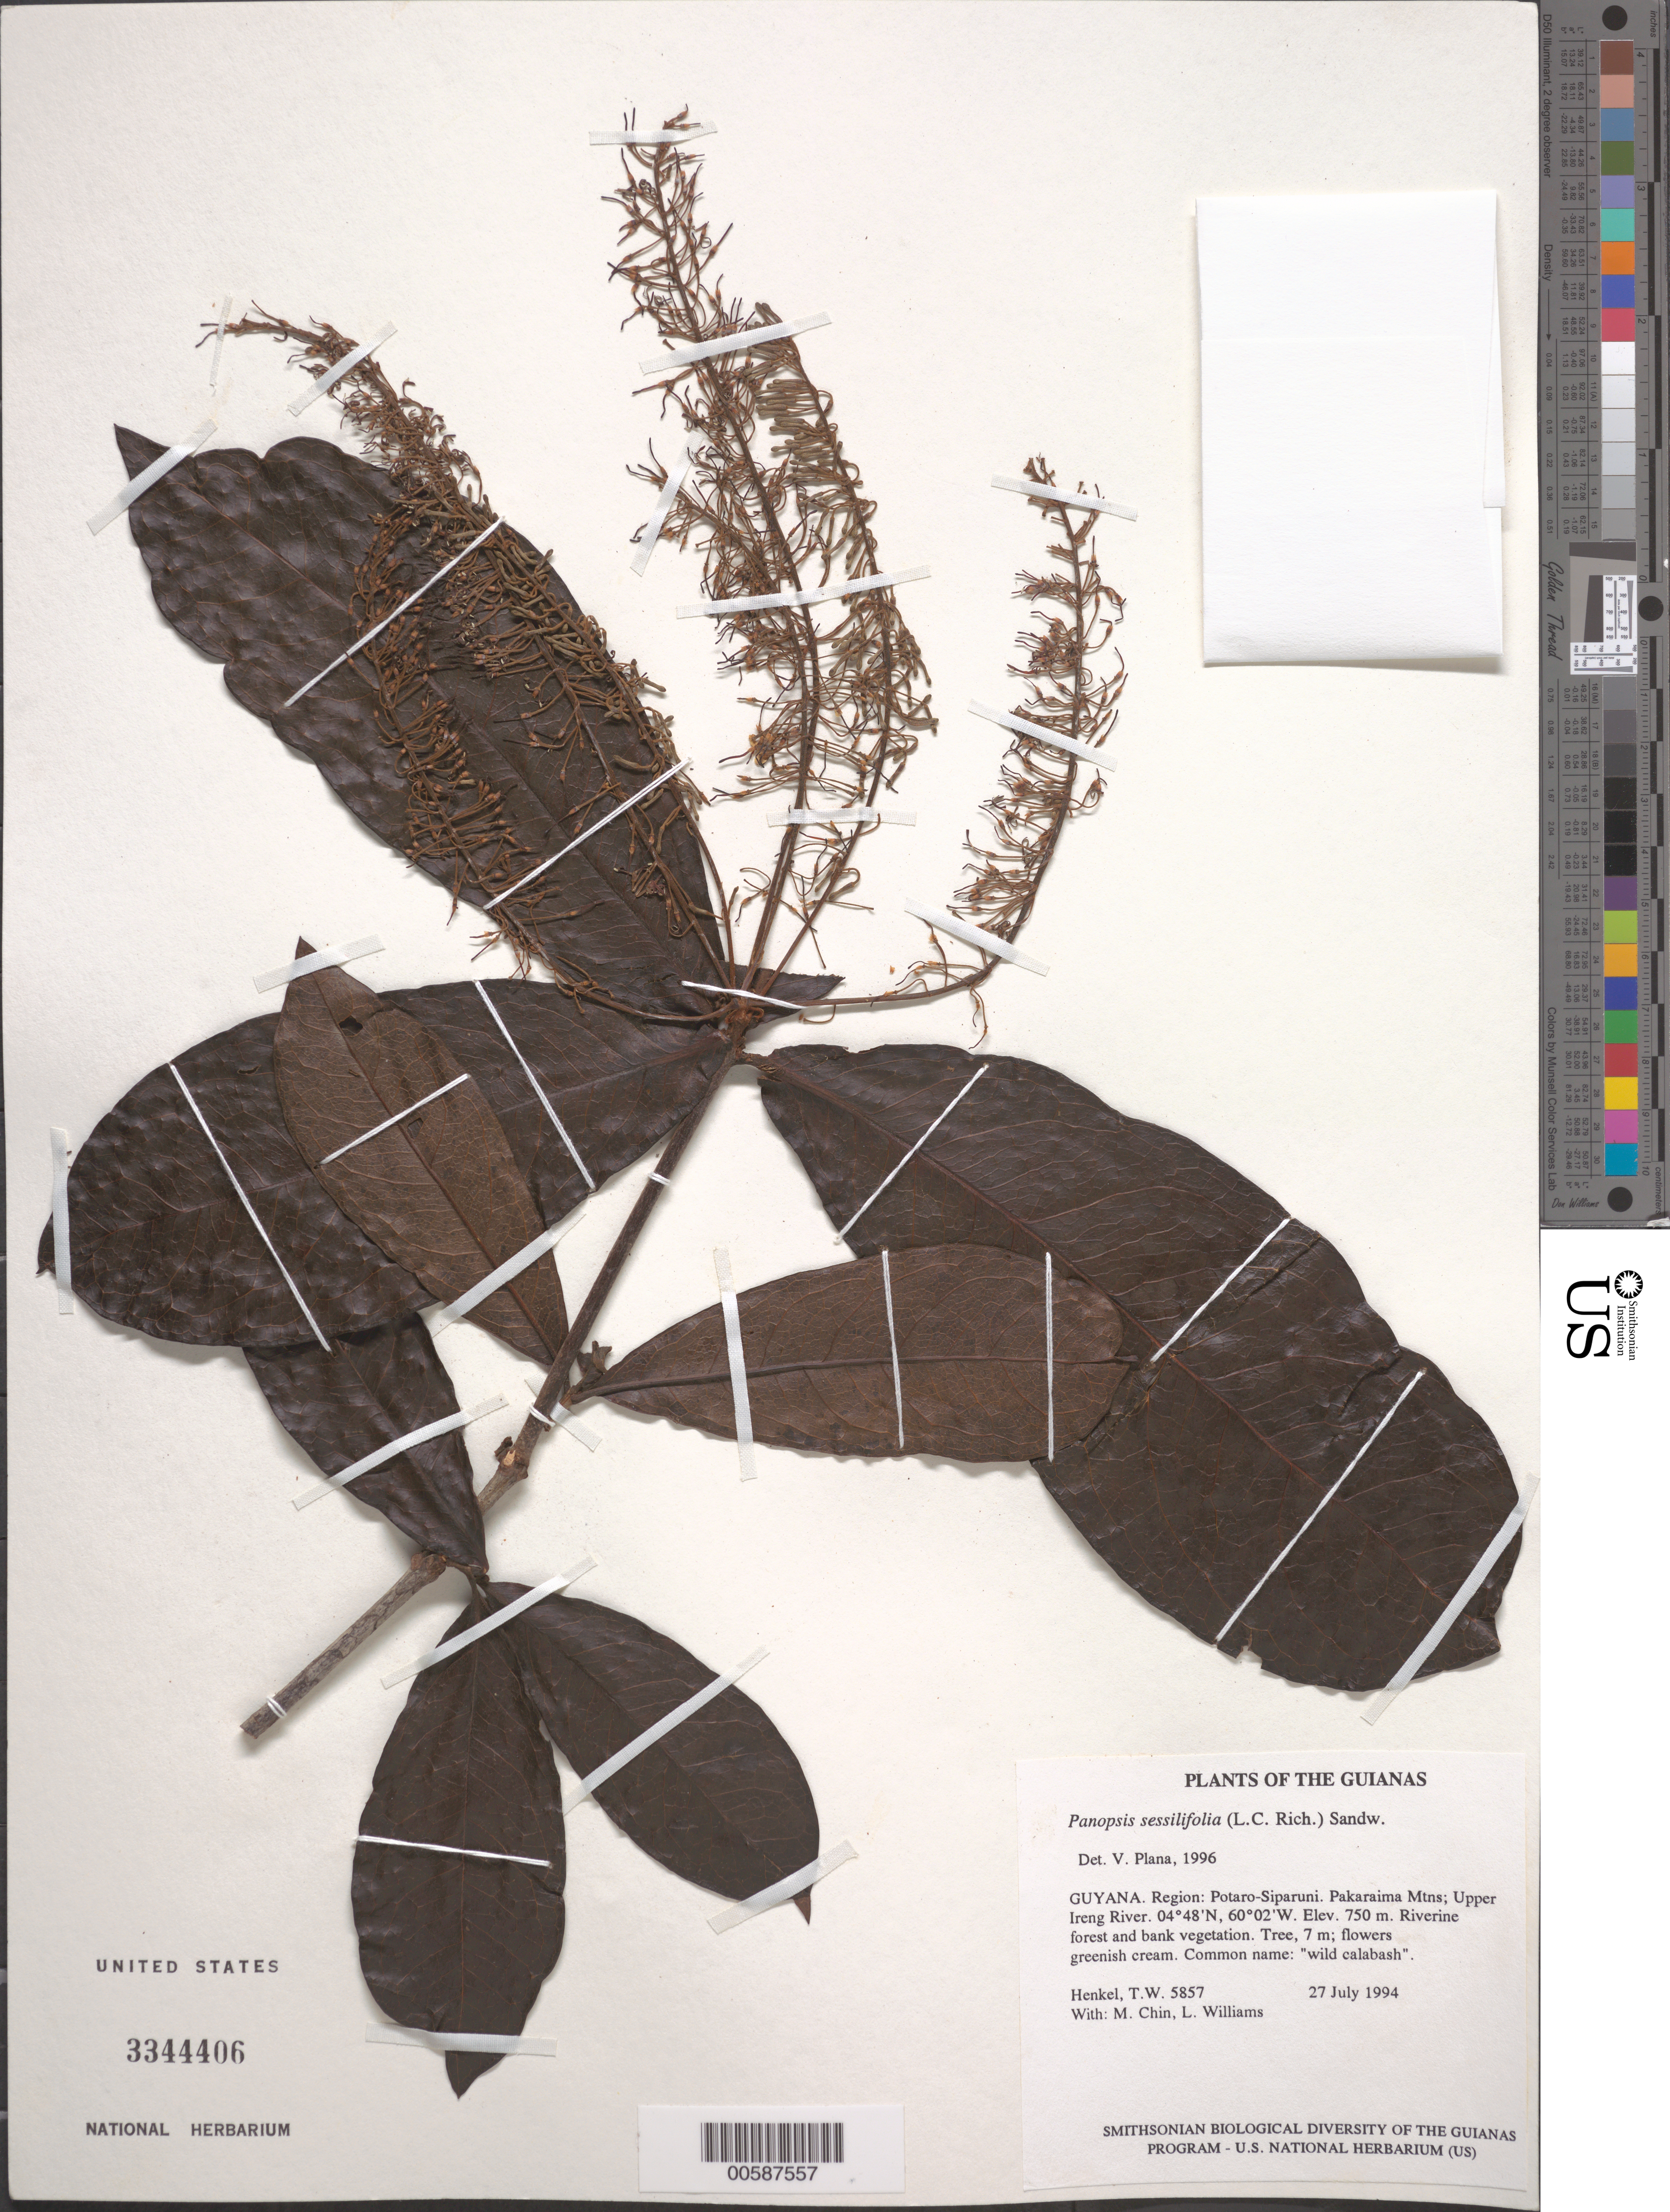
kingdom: Plantae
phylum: Tracheophyta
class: Magnoliopsida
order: Proteales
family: Proteaceae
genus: Panopsis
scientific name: Panopsis sessilifolia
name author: (Rich.) Sandwith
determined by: Plana, V.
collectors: T. Henkel, M. Chin & L. Williams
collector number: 5857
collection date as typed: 27 July 1994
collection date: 1994-07-27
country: Guyana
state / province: Potaro-Siparuni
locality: Pakaraima Mtns; Upper Ireng River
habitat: Riverine forest and bank vegetation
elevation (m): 750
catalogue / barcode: US 3344406